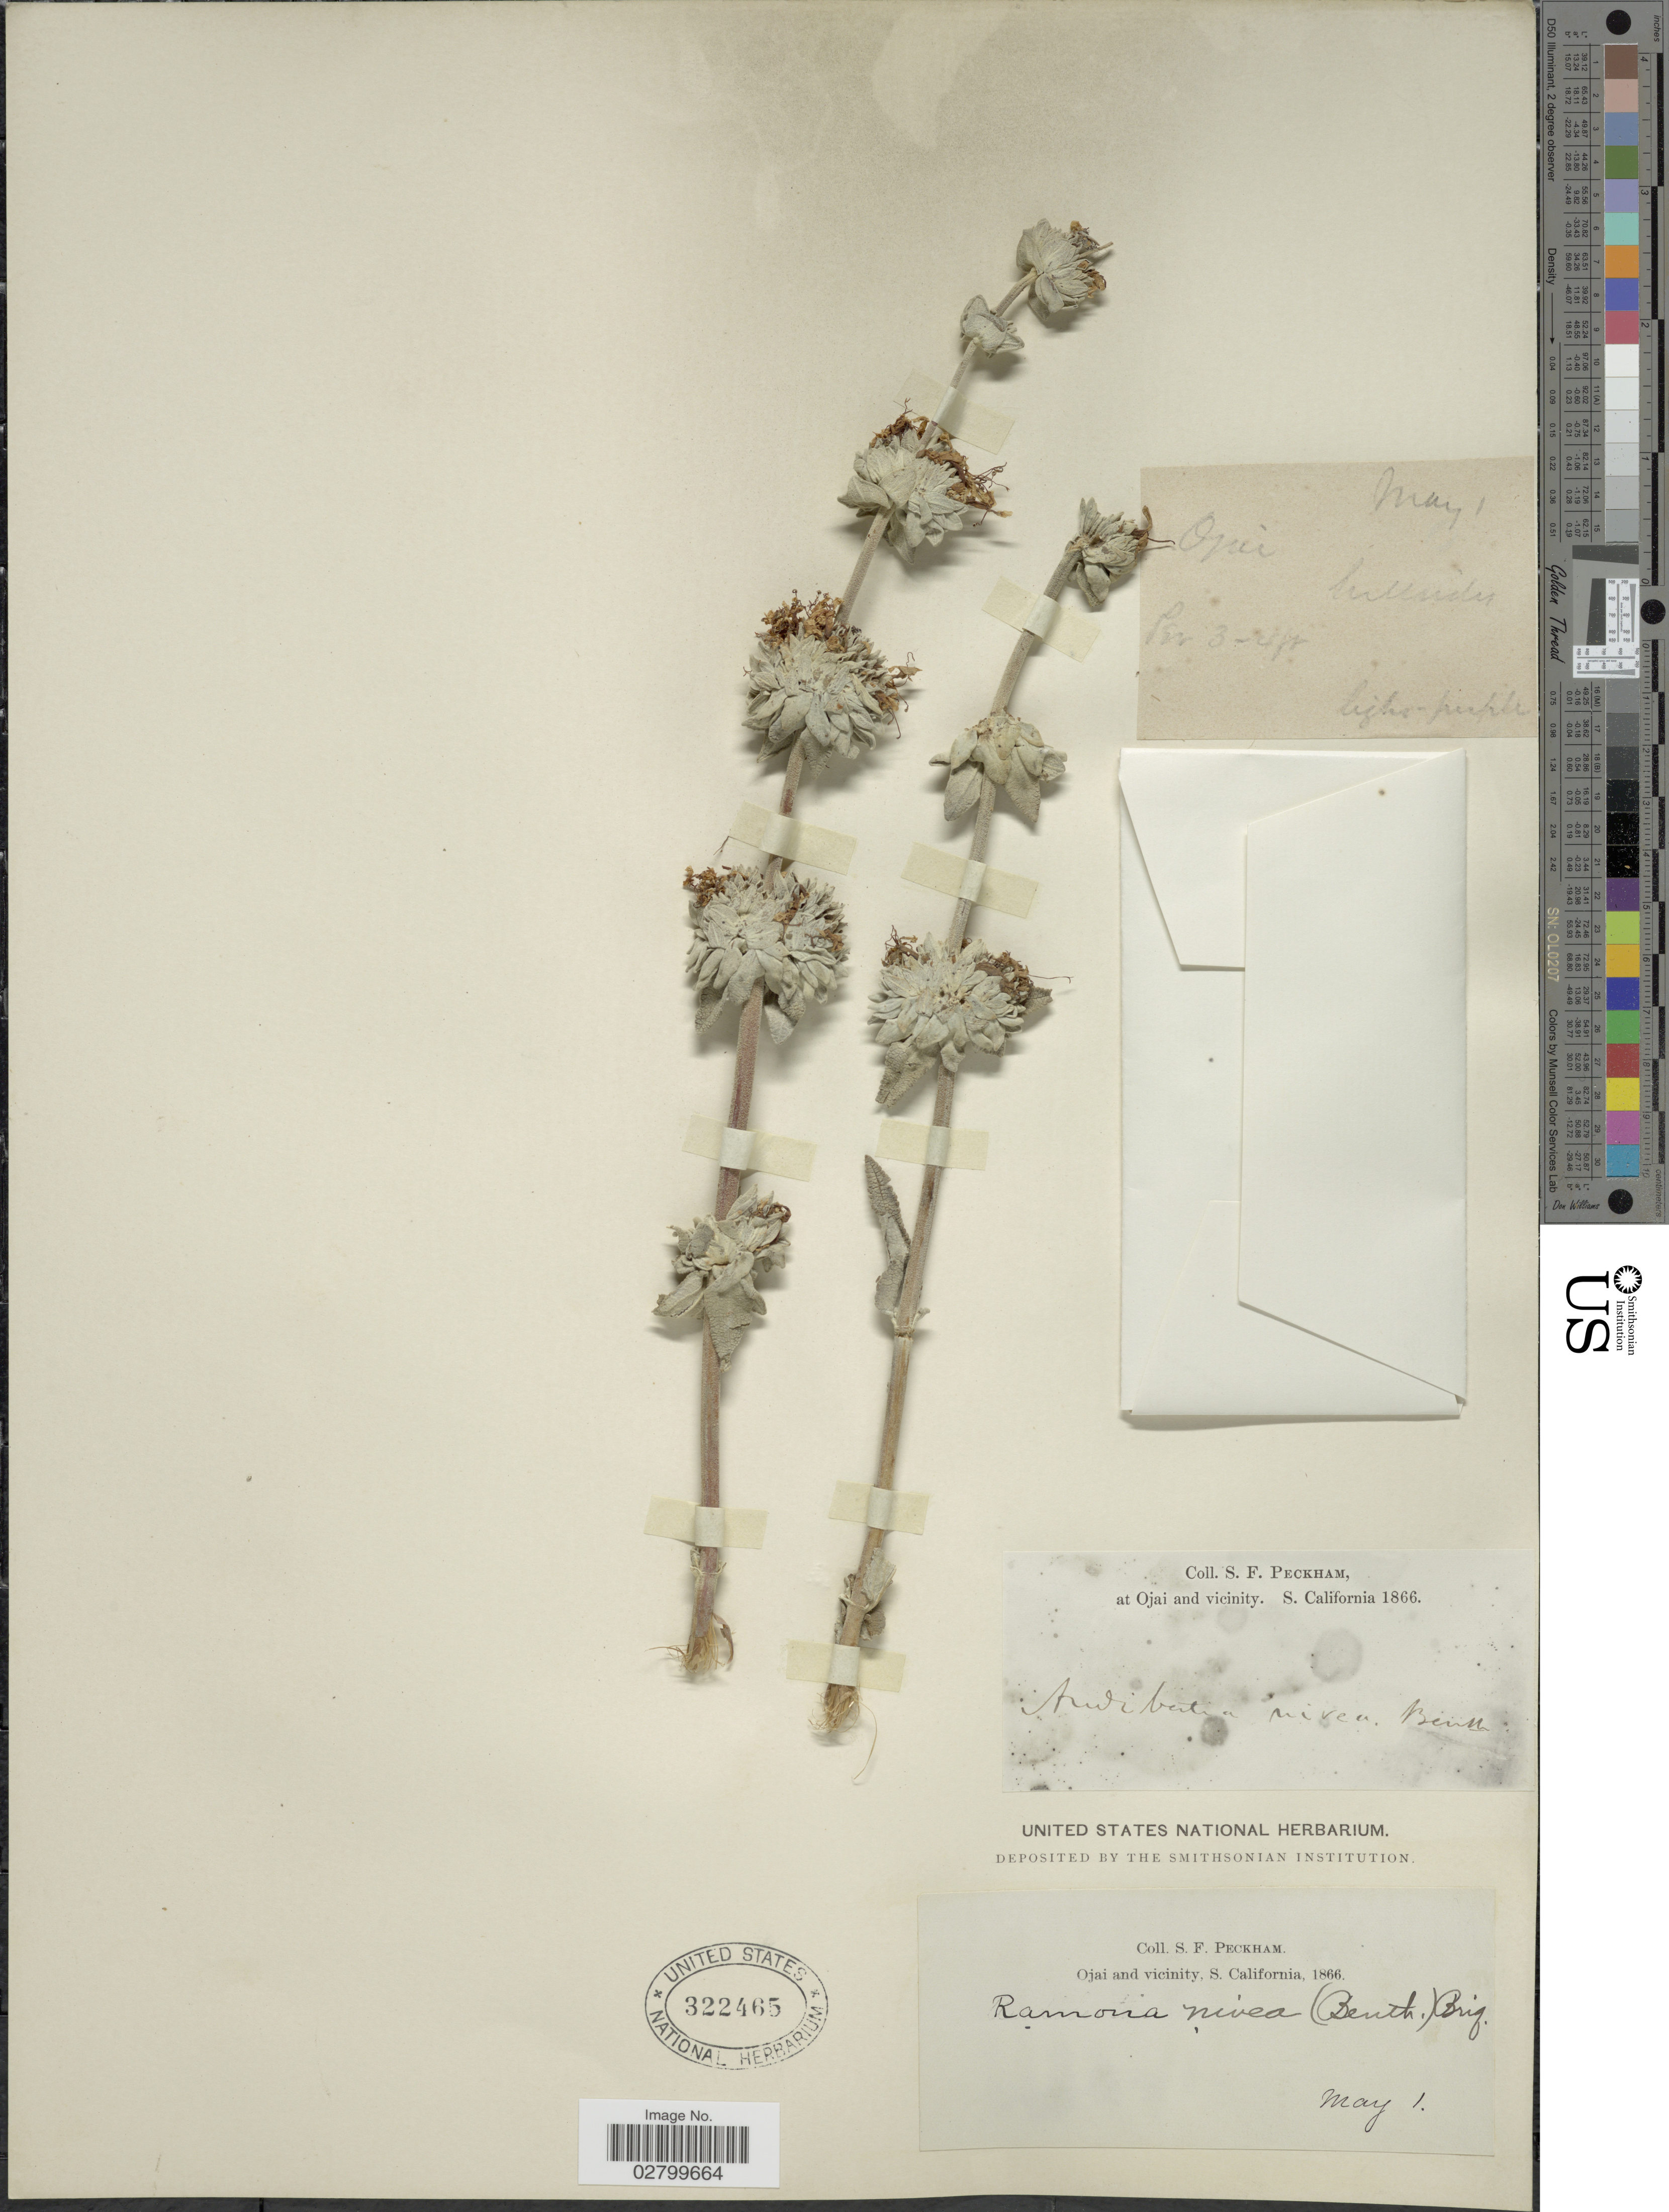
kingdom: Plantae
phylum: Tracheophyta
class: Magnoliopsida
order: Lamiales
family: Lamiaceae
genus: Salvia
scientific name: Salvia leucophylla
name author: Greene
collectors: S. Peckham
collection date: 1866-05-01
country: United States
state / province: California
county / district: Ventura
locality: At Ojai and vicinity. S. California.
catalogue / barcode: US 322465